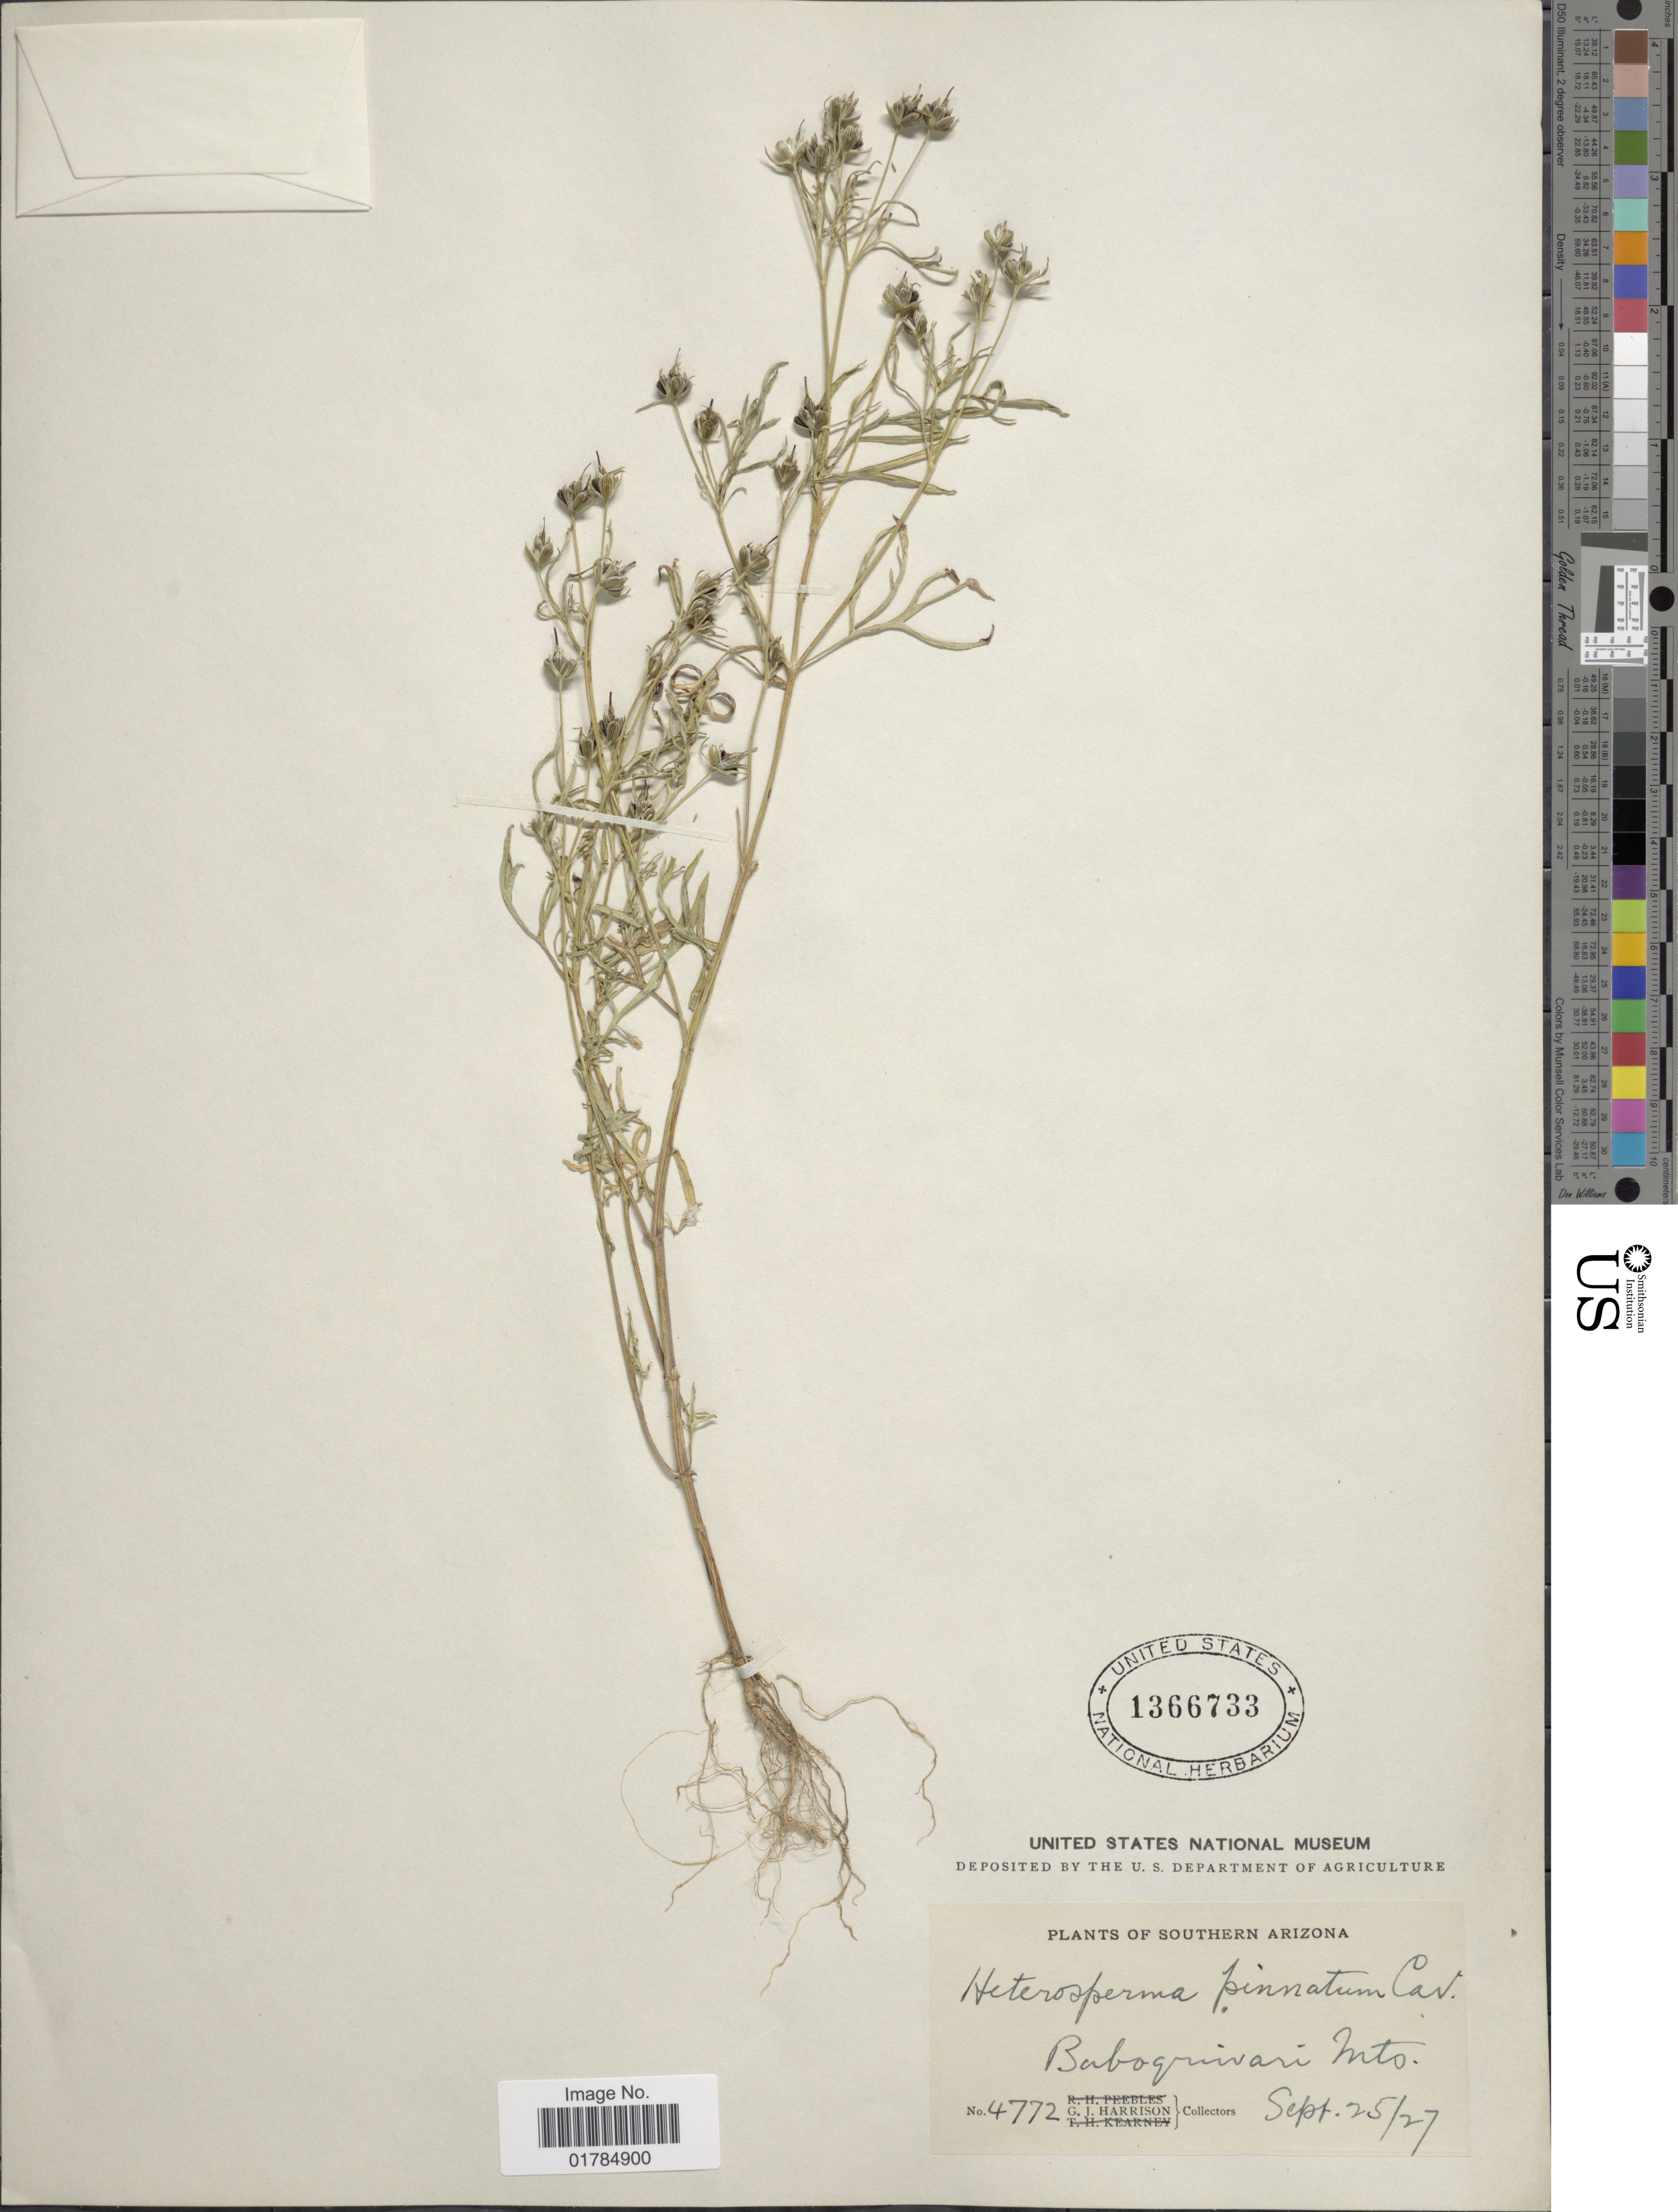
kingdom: Plantae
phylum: Tracheophyta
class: Magnoliopsida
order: Asterales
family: Asteraceae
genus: Heterosperma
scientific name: Heterosperma pinnatum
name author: Cav.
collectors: G. J. Harrison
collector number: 4772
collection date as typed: Transcribed d/m/y: 25/9/27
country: United States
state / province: Arizona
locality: Southern Arizona, Baboquivari Mts.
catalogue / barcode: US 1366733